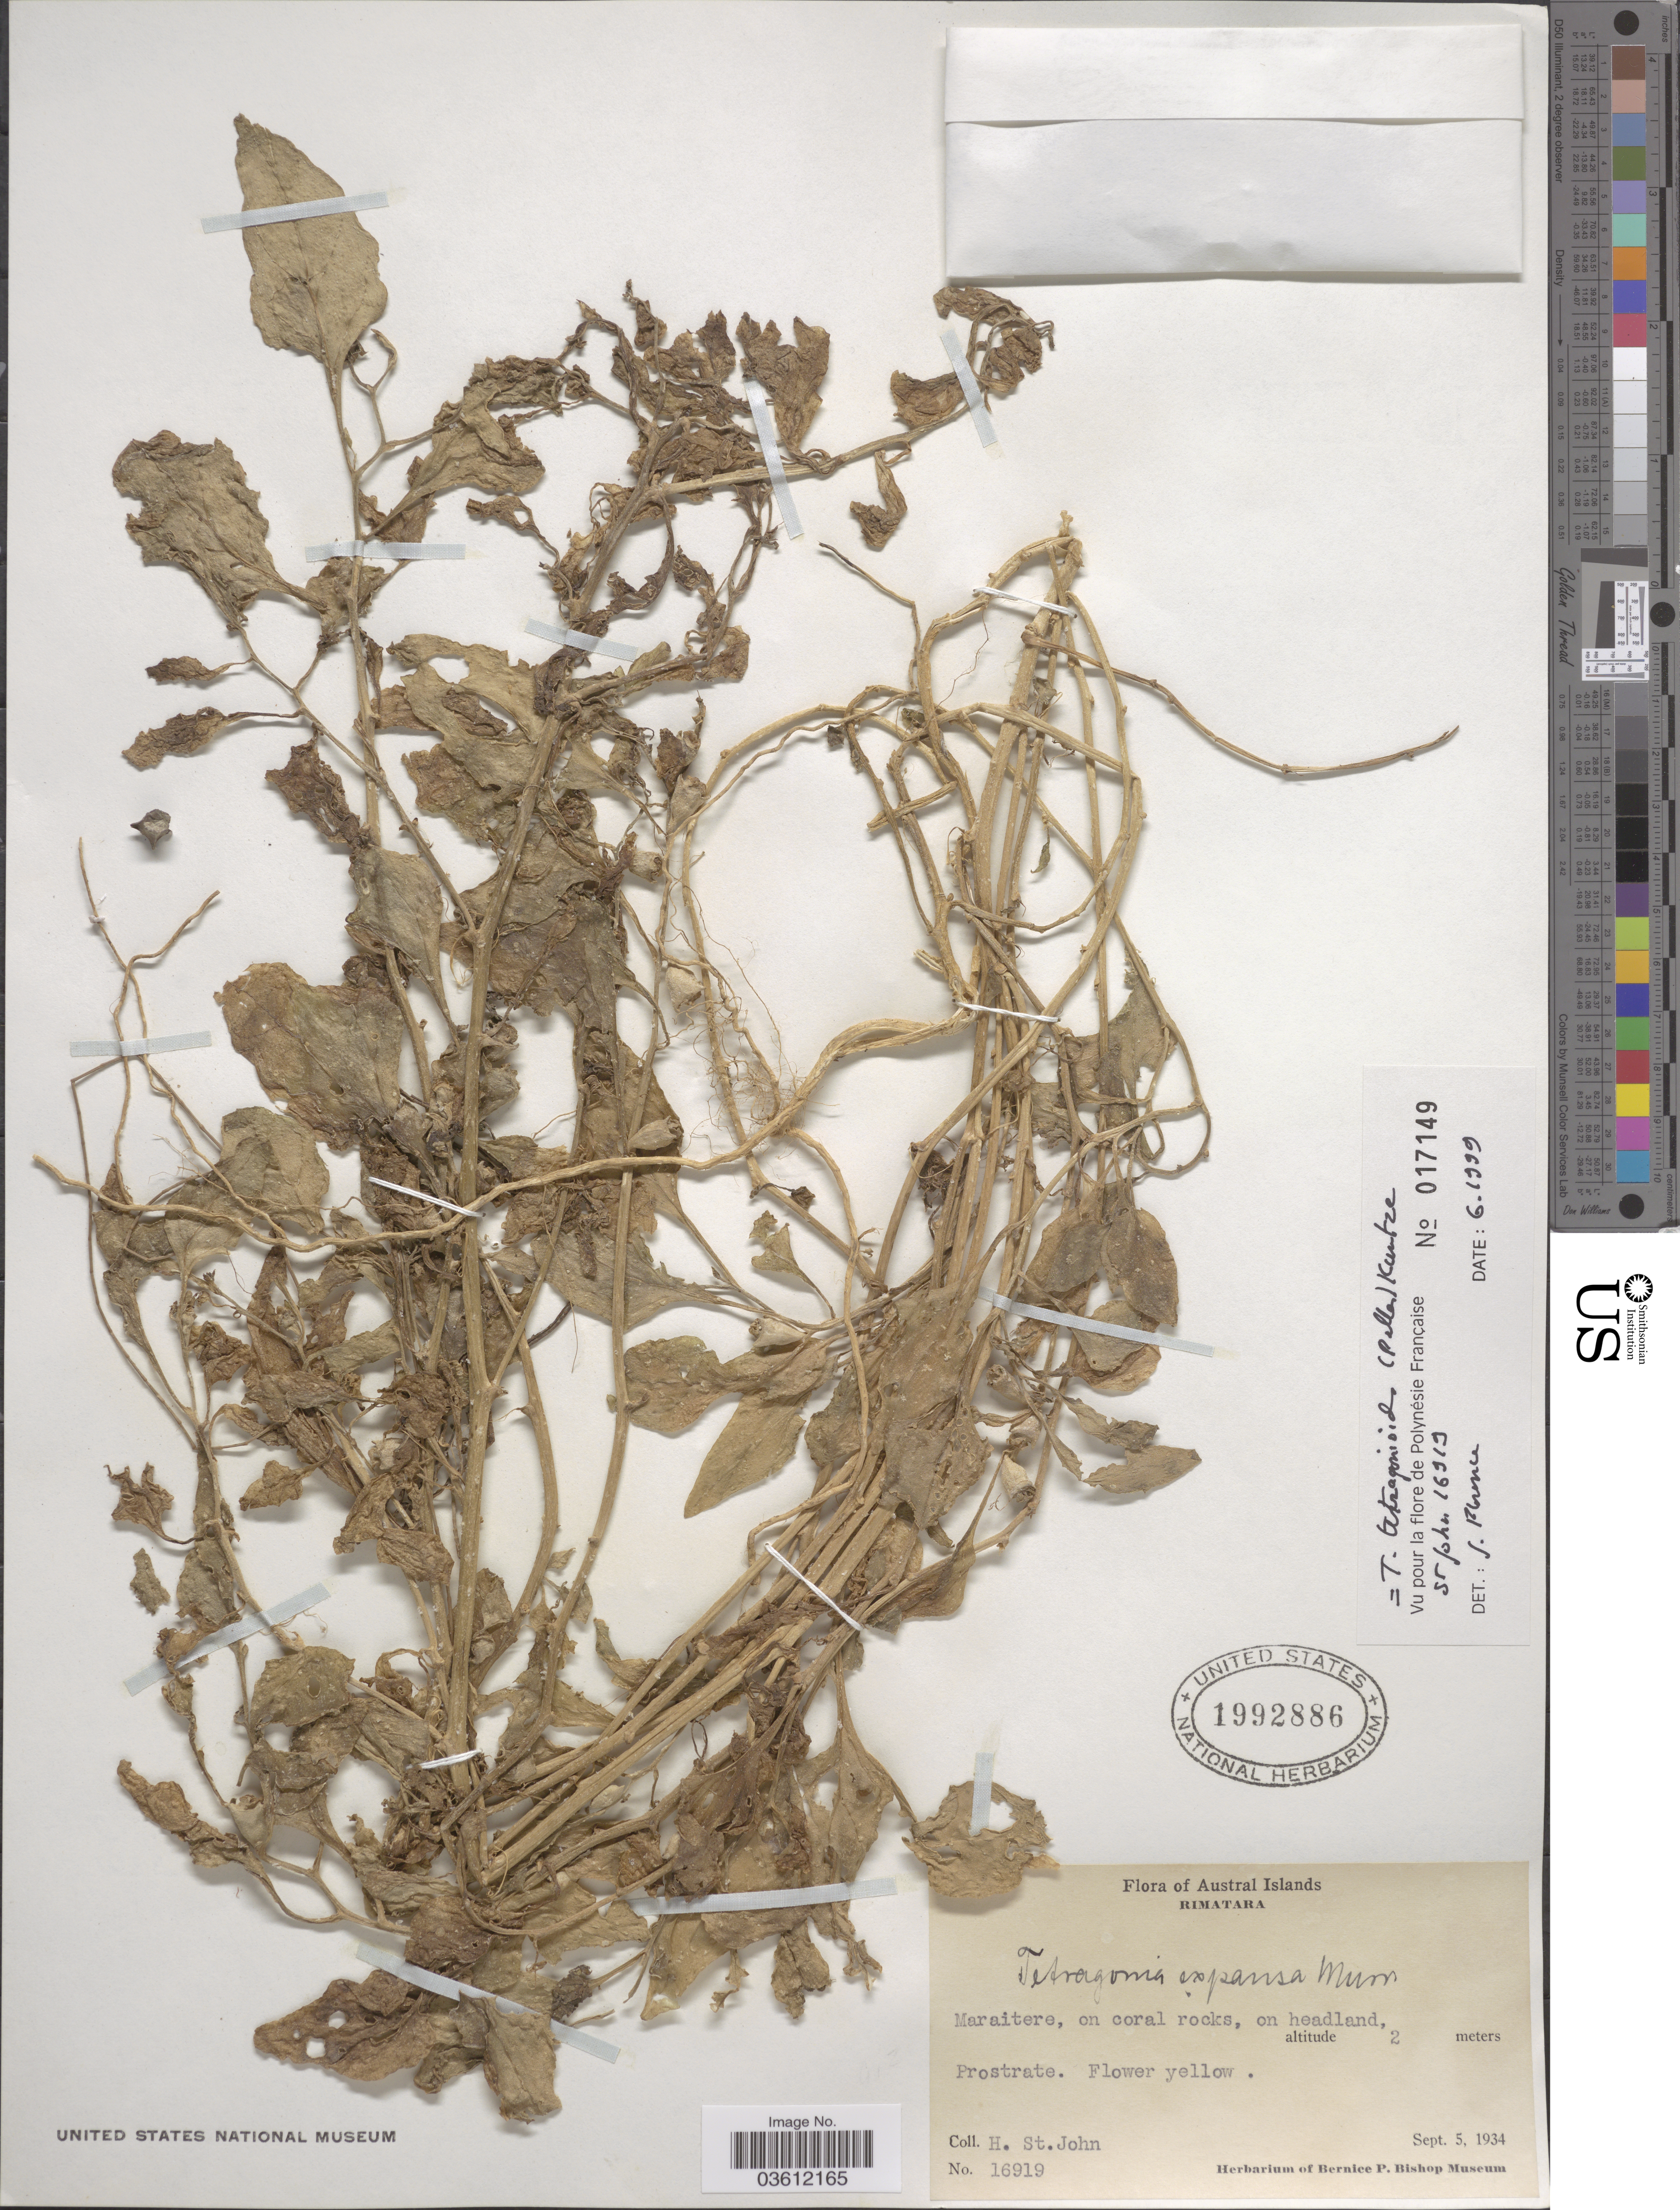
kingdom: Plantae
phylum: Tracheophyta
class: Magnoliopsida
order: Caryophyllales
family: Aizoaceae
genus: Tetragonia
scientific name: Tetragonia tetragonoides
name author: (Pall.) Kuntze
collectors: H. St. John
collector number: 16919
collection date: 1934-09-05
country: French Polynesia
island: Rimatara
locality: Austral Islands. Rimatara. Maraitere.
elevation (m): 2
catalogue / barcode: US 1992886